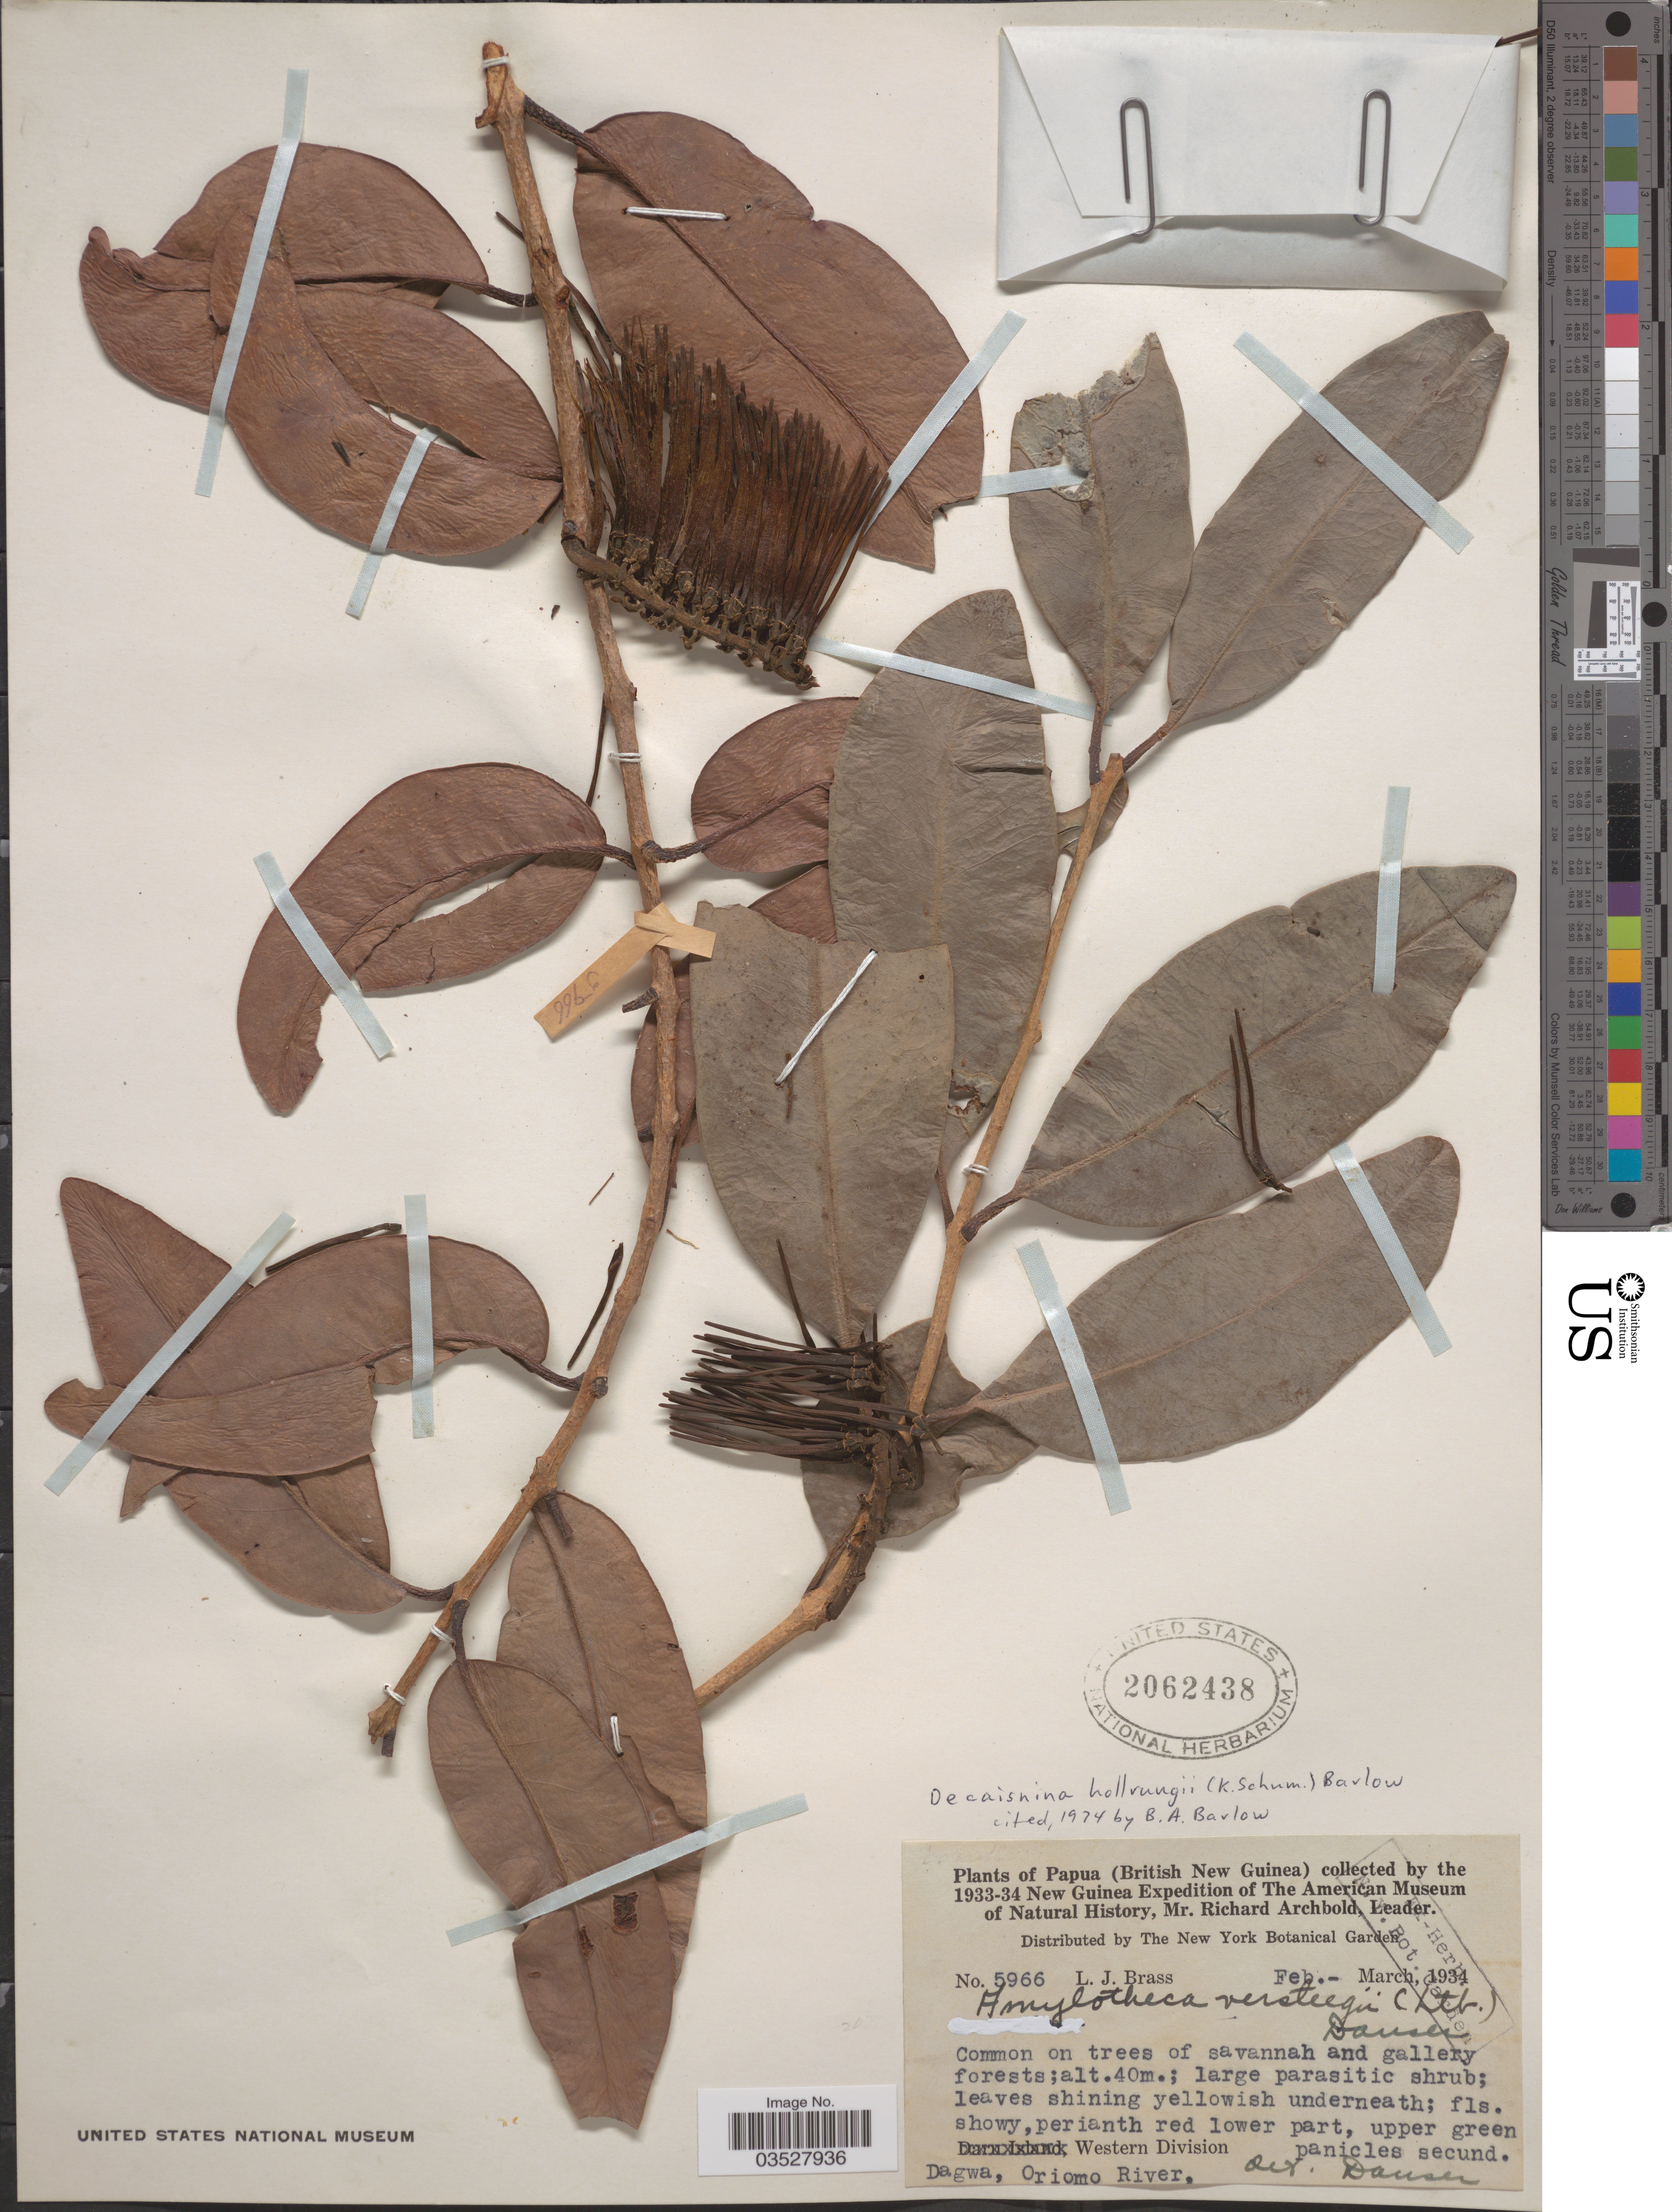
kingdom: Plantae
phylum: Tracheophyta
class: Magnoliopsida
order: Santalales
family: Loranthaceae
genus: Decaisnina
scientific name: Decaisnina hollrungii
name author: (K. Schum.) Barlow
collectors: L. J. Brass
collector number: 5966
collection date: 1934-02/1934-03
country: Papua New Guinea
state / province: Manus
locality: Papua (British New Guinea). Western Division. Dagwa, Oriomo River.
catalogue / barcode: US 2062438